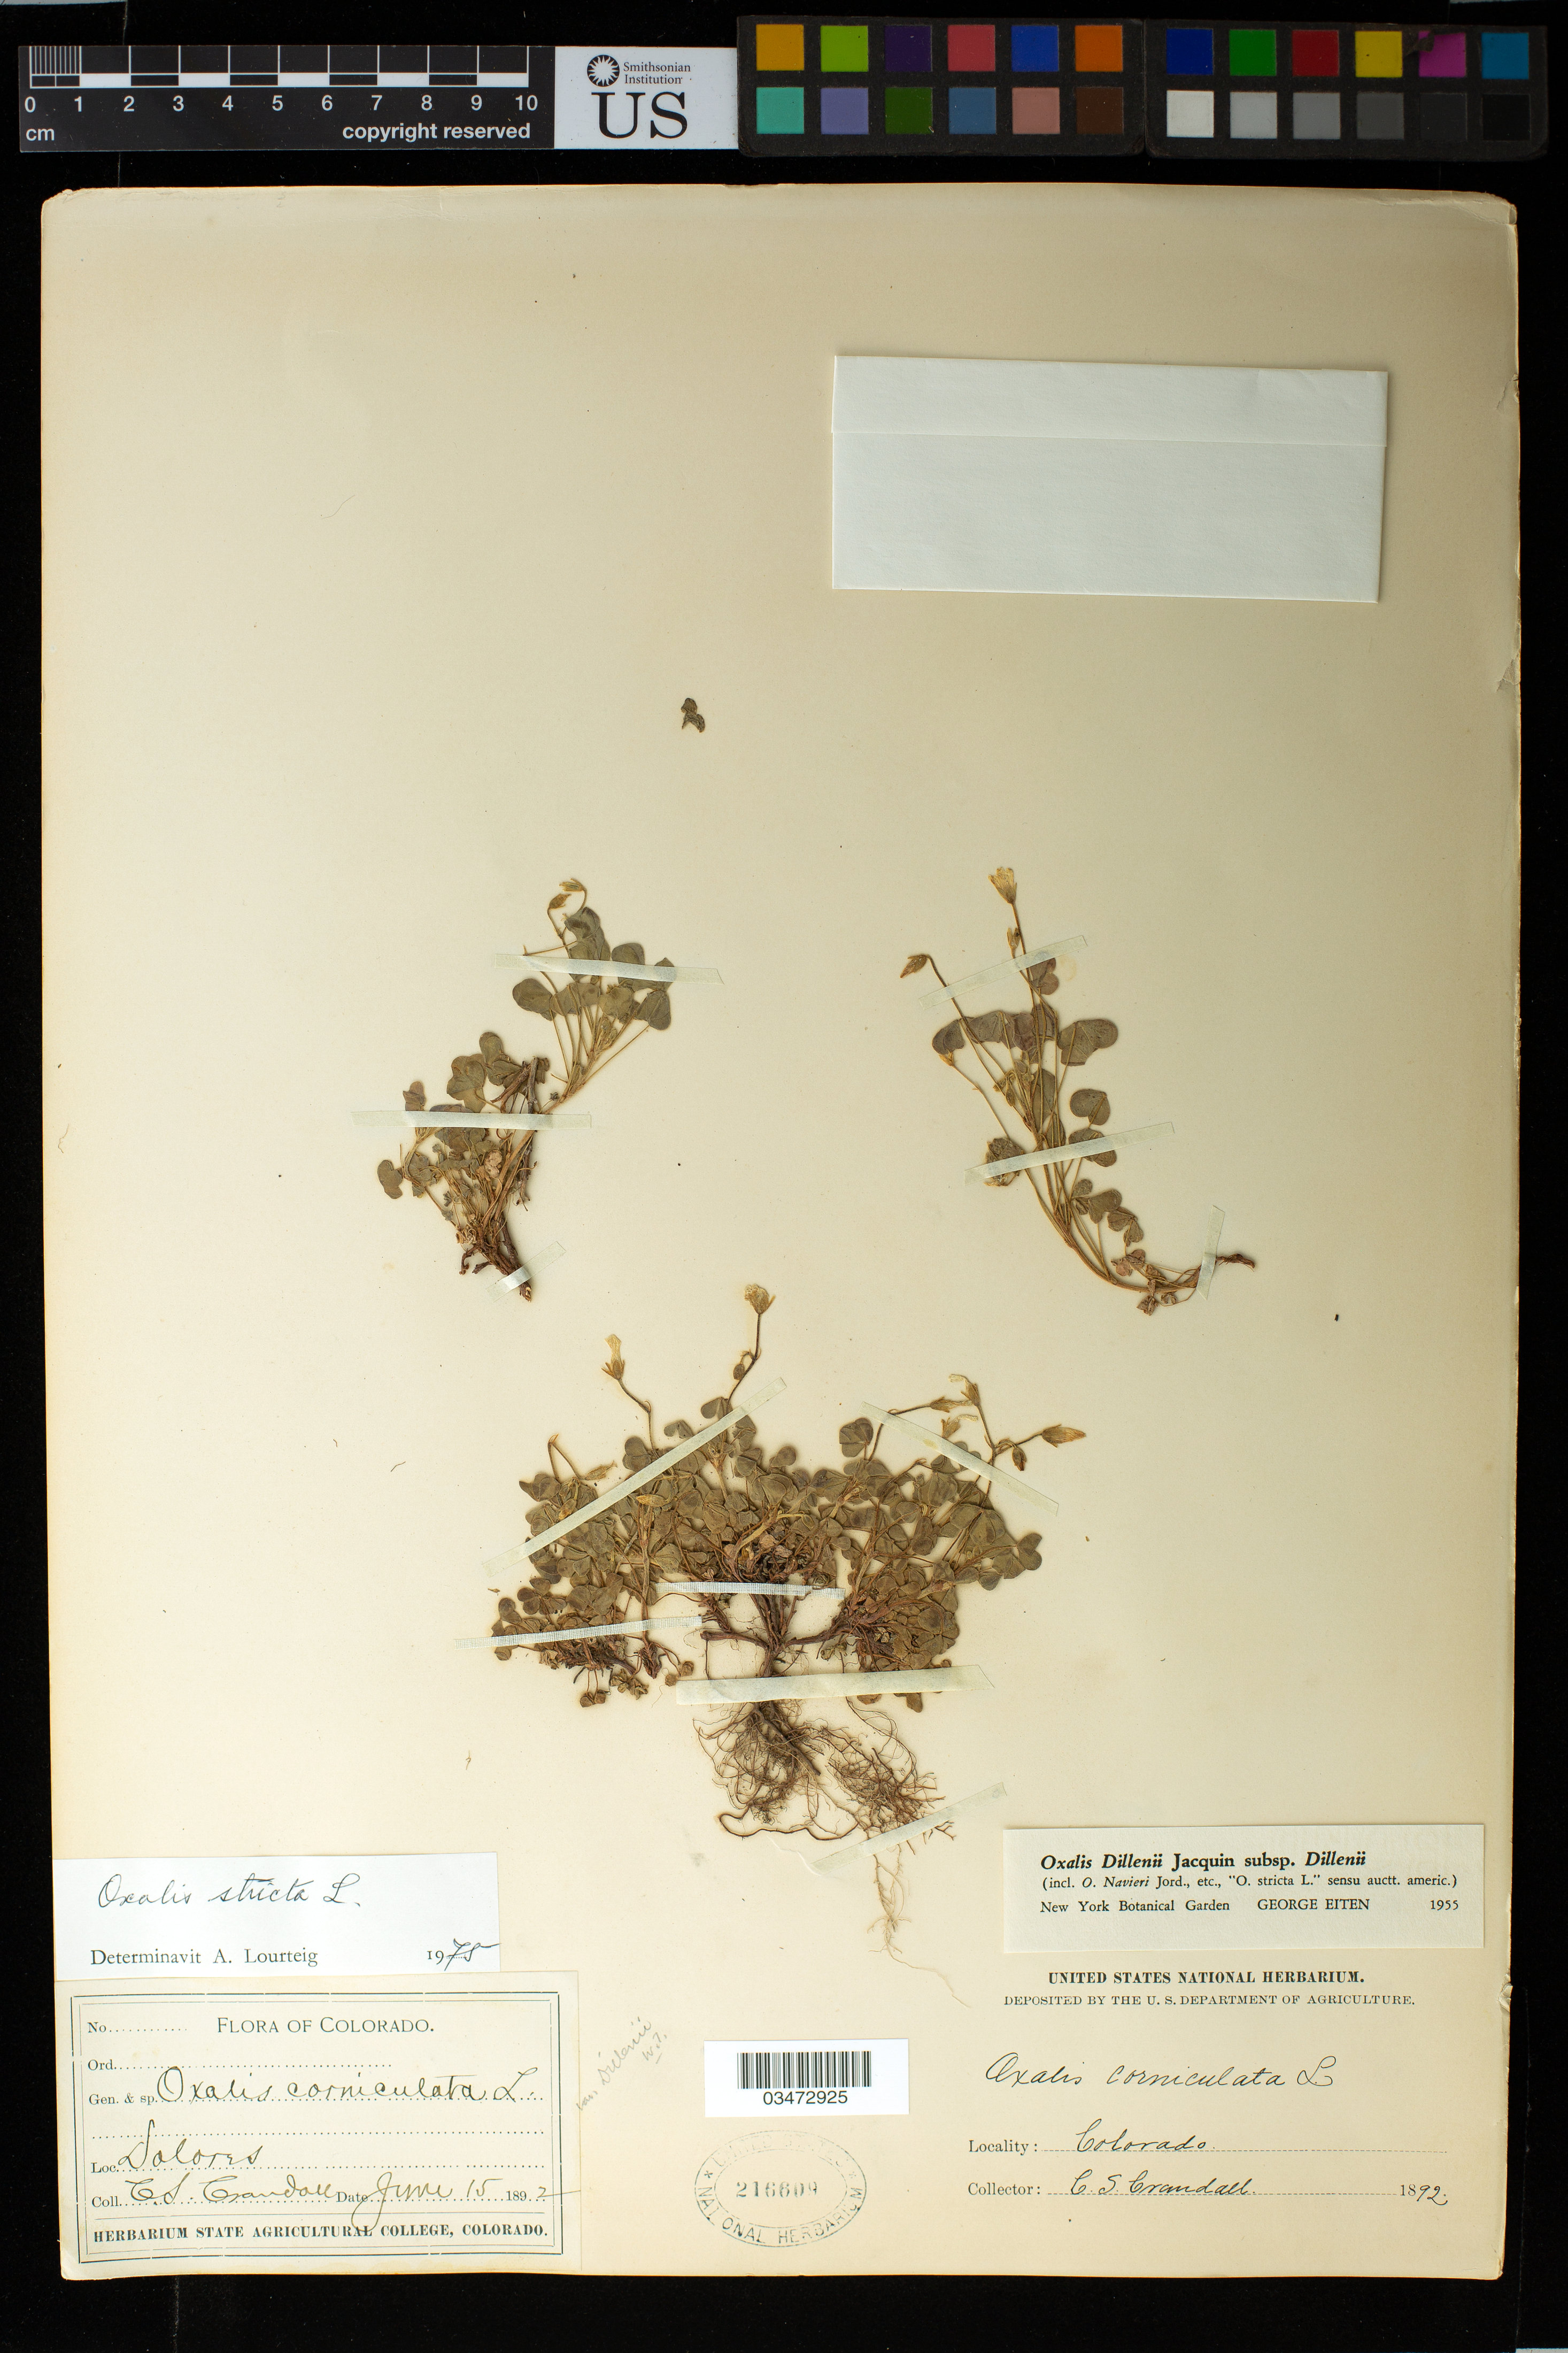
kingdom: Plantae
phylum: Tracheophyta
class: Magnoliopsida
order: Oxalidales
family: Oxalidaceae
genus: Oxalis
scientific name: Oxalis stricta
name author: L.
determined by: Lourteig, A.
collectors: C. Crandall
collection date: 1892-06-15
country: United States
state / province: Colorado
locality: Dolores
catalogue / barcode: US 216609